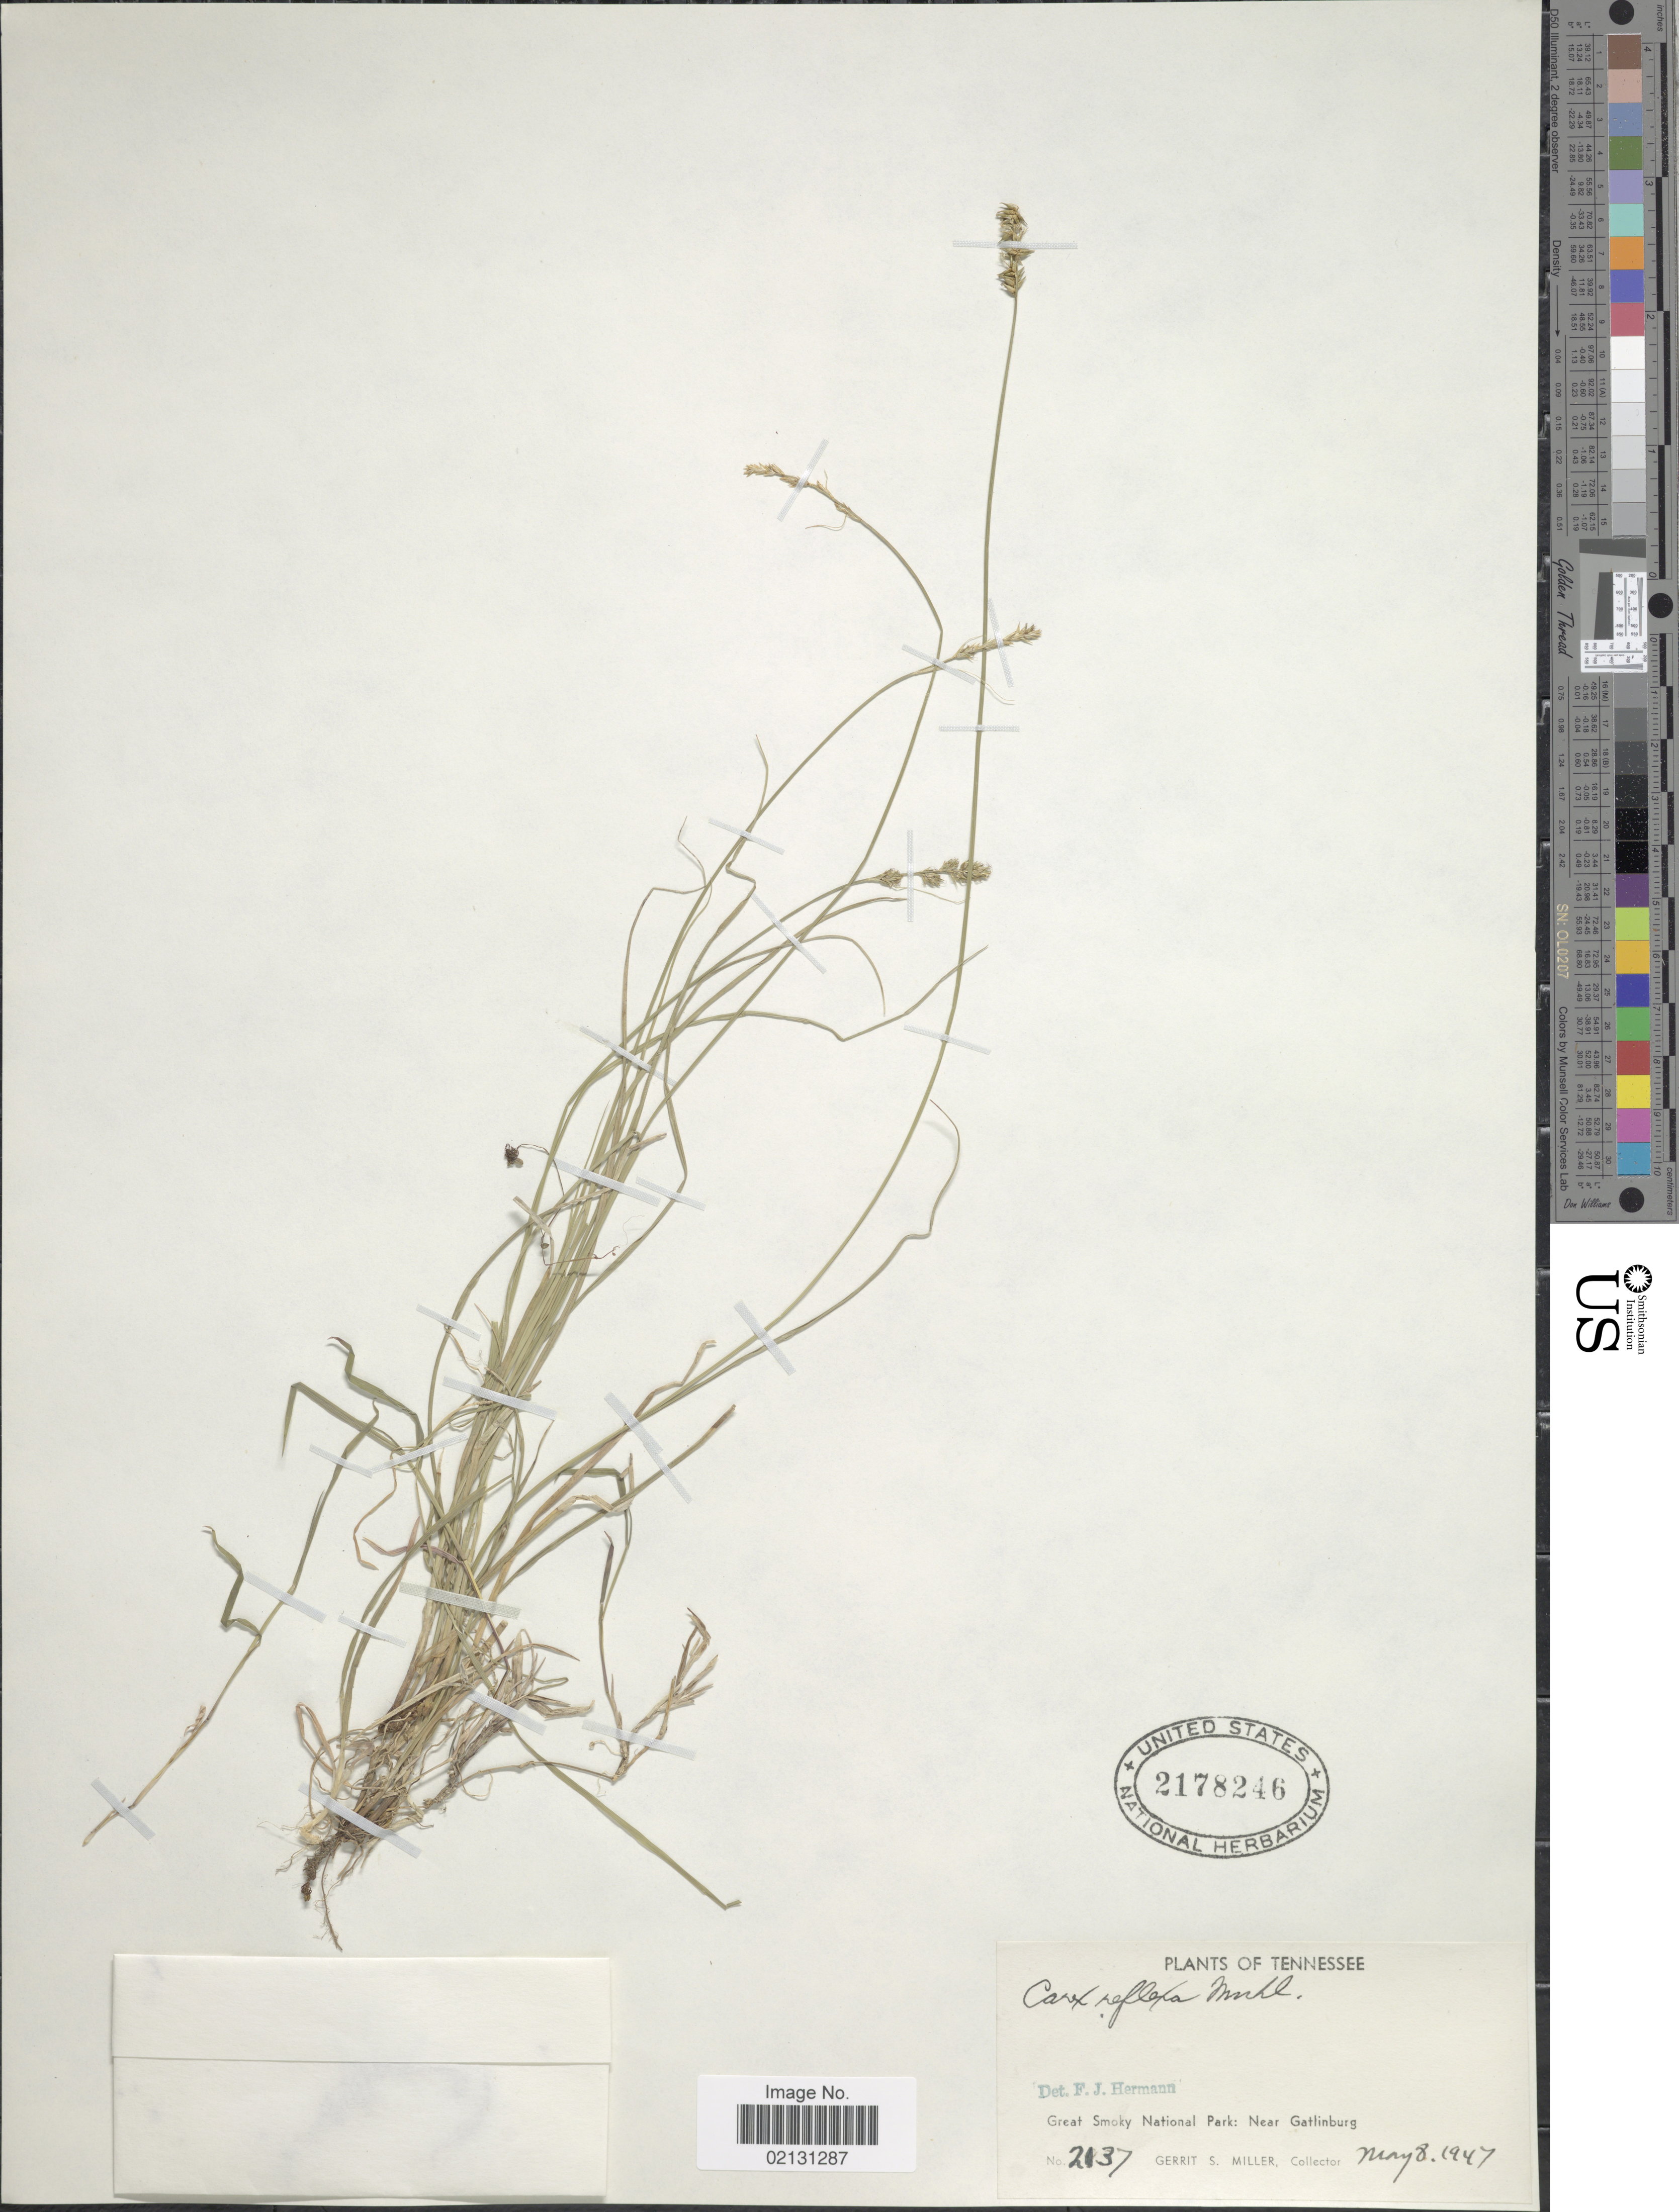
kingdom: Plantae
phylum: Tracheophyta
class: Liliopsida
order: Poales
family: Cyperaceae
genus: Carex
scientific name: Carex retroflexa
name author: Muhl. ex Willd.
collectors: G. S. Miller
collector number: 2137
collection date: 1947-05-08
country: United States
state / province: Tennessee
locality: Great Smoky National Park: Near Gatlinburg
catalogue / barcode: US 2178246